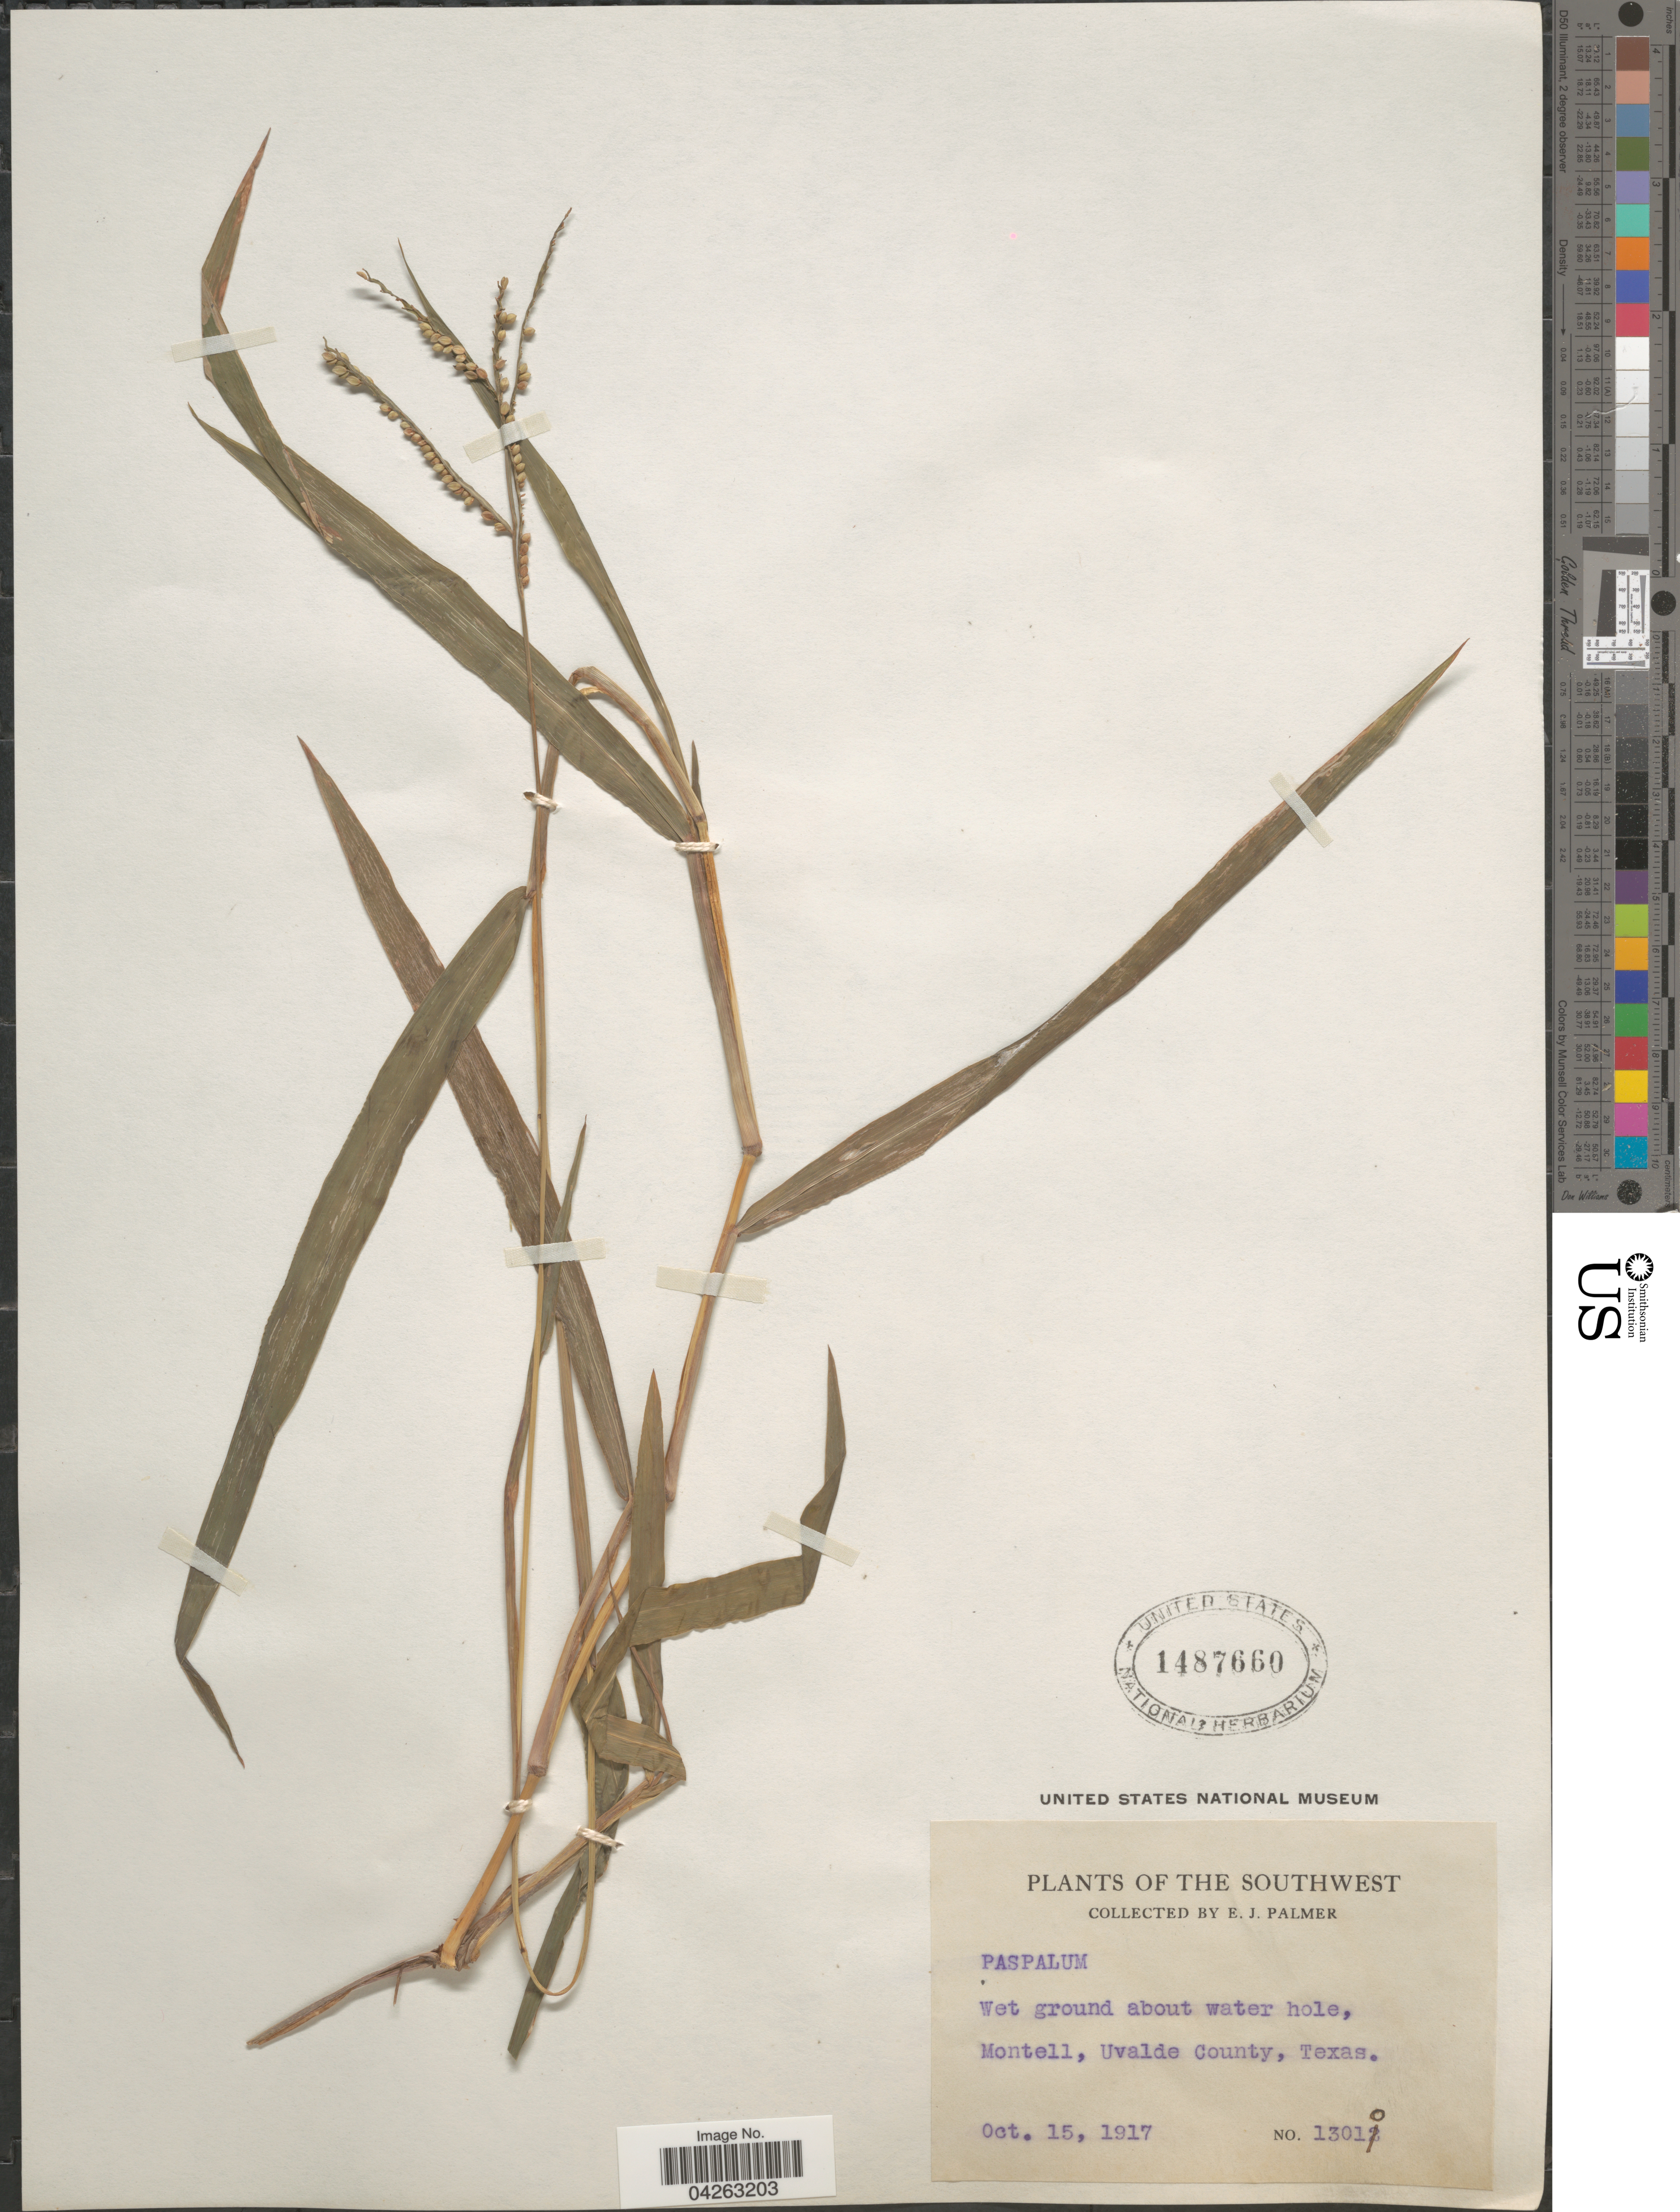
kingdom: Plantae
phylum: Tracheophyta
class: Liliopsida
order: Poales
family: Poaceae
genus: Paspalum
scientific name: Paspalum pubiflorum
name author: Rupr. ex E. Fourn.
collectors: E. J. Palmer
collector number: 13010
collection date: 1917-10-15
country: United States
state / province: Texas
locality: The Southwest. Montell, Uvalde County.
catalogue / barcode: US 1487660